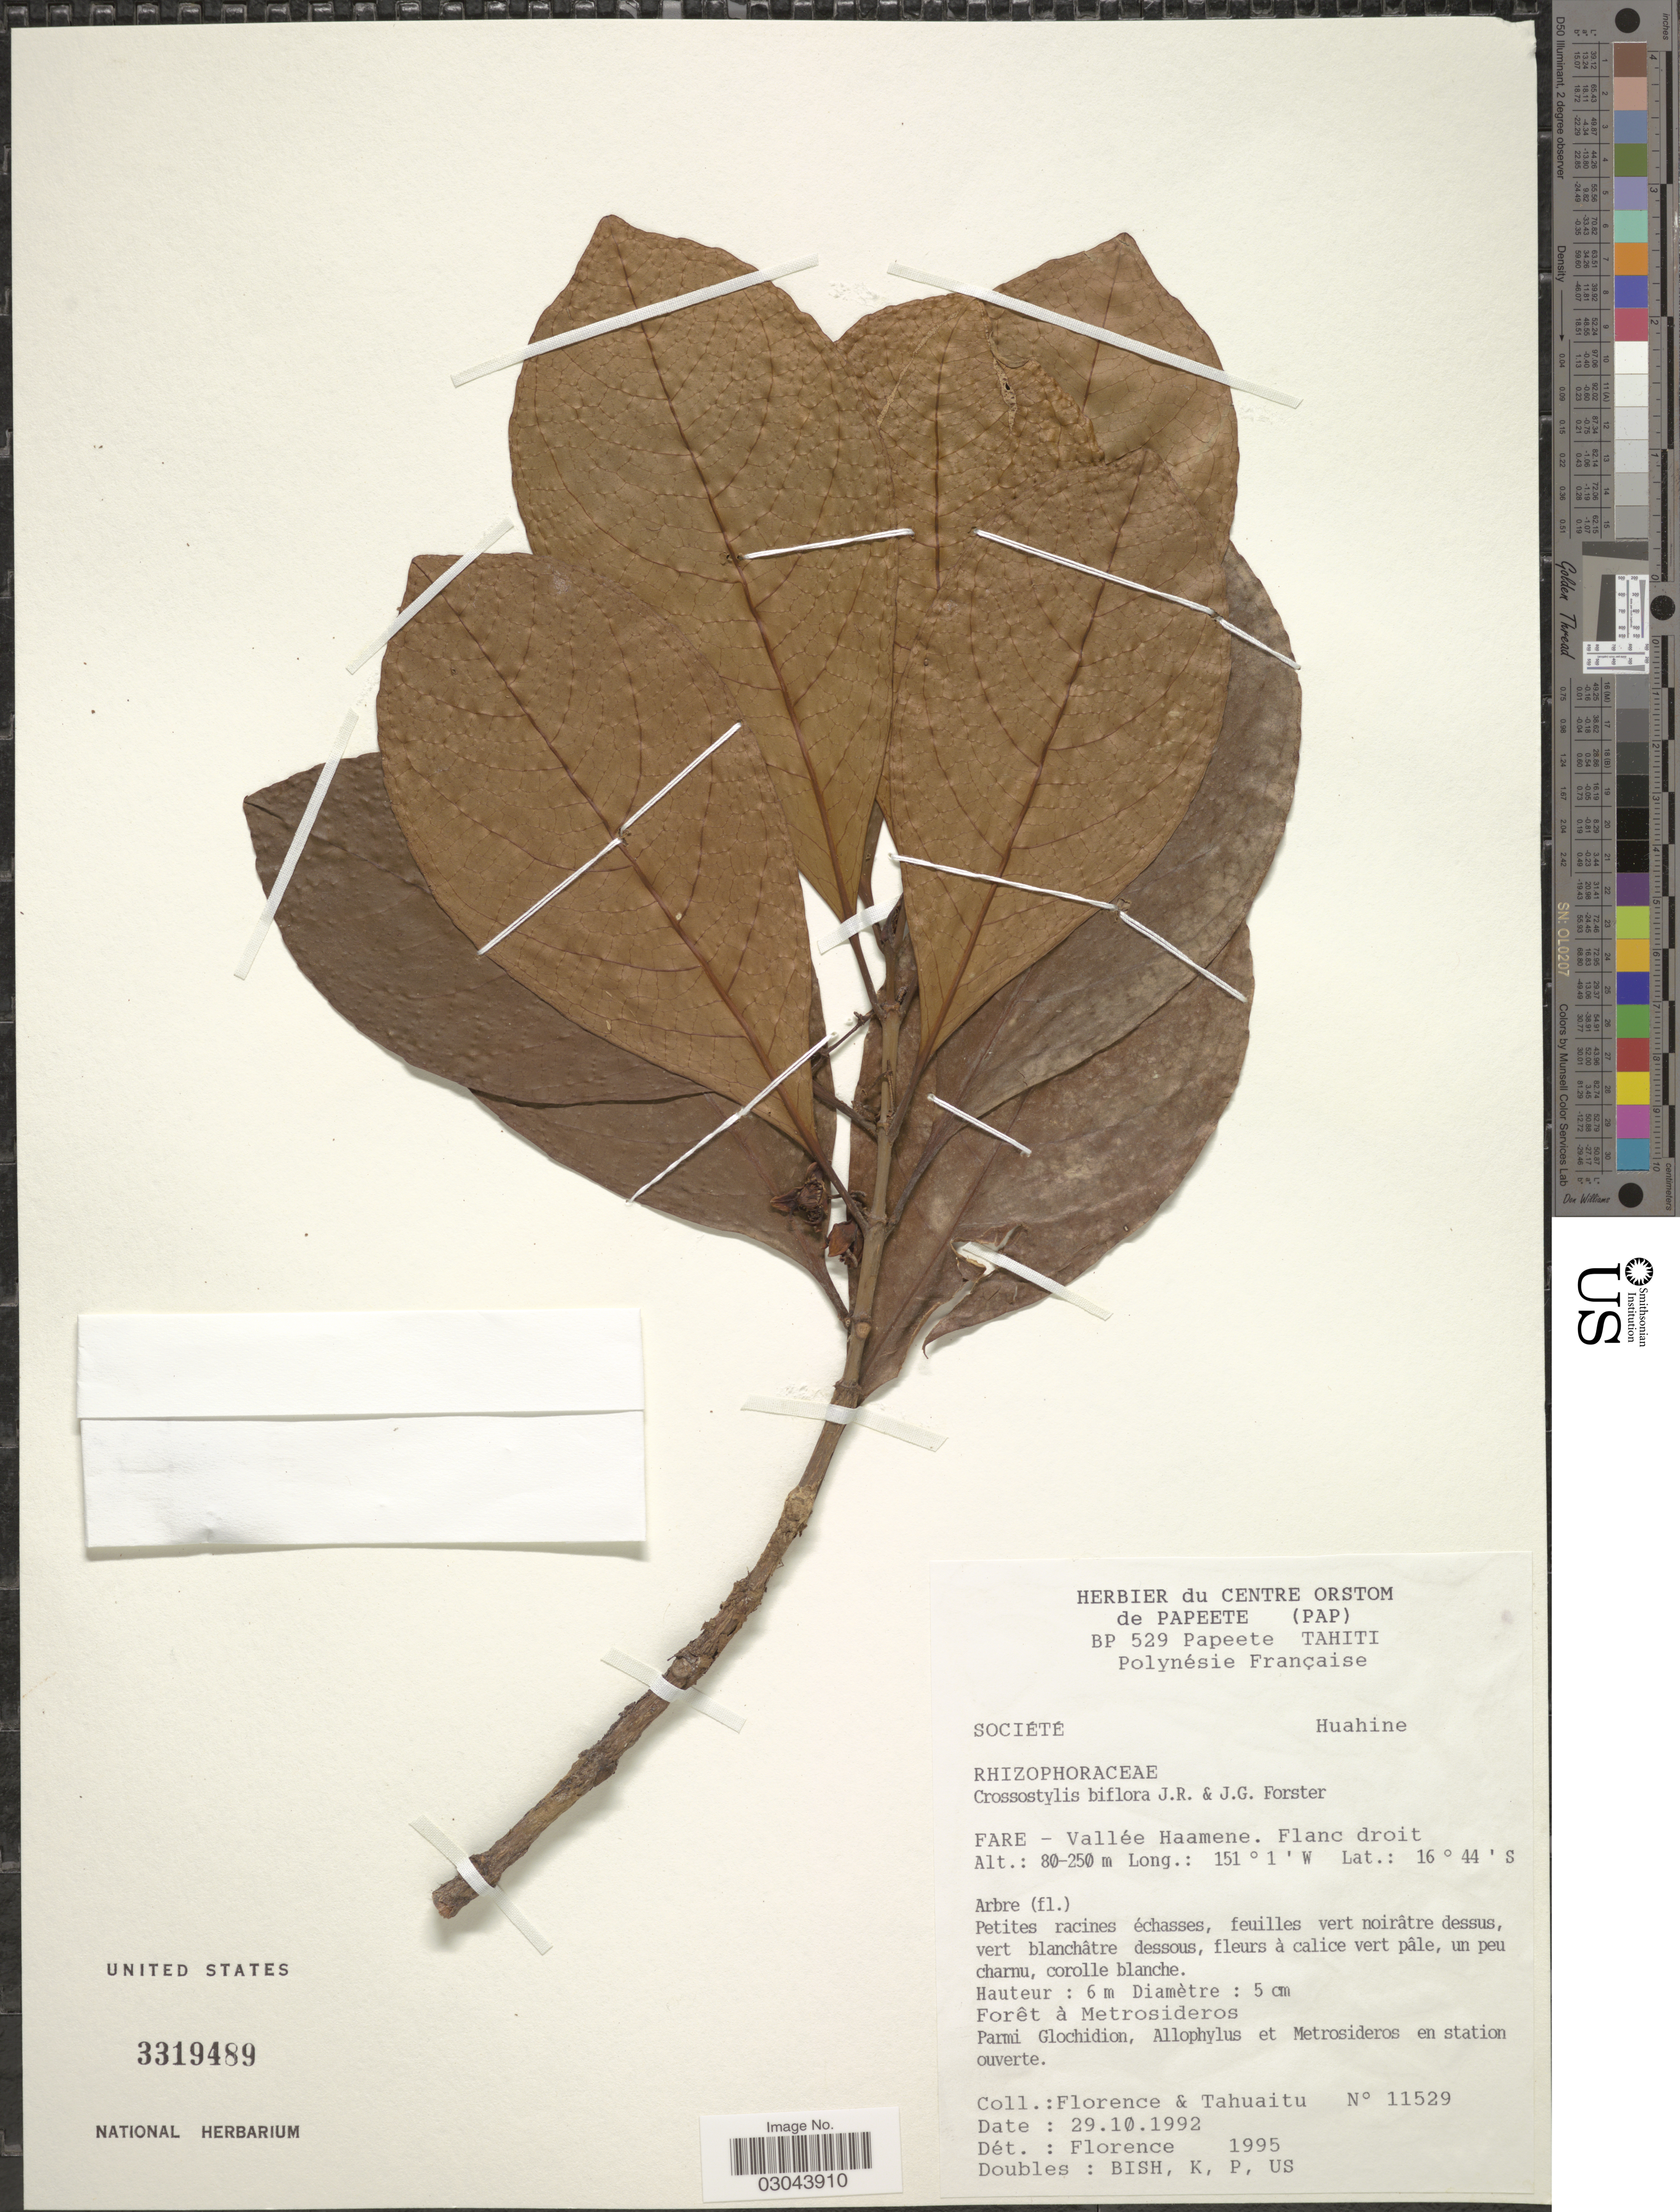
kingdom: Plantae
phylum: Tracheophyta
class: Magnoliopsida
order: Malpighiales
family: Rhizophoraceae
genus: Crossostylis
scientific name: Crossostylis biflora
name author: J.R. Forst. & G. Forst.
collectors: -. Florence & -. Tahuaitu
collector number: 11529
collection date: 1992-10-29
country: French Polynesia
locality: Société. Huahine. FARE - Vallée Haamene. Flanc droit.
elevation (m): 80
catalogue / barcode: US 3319489